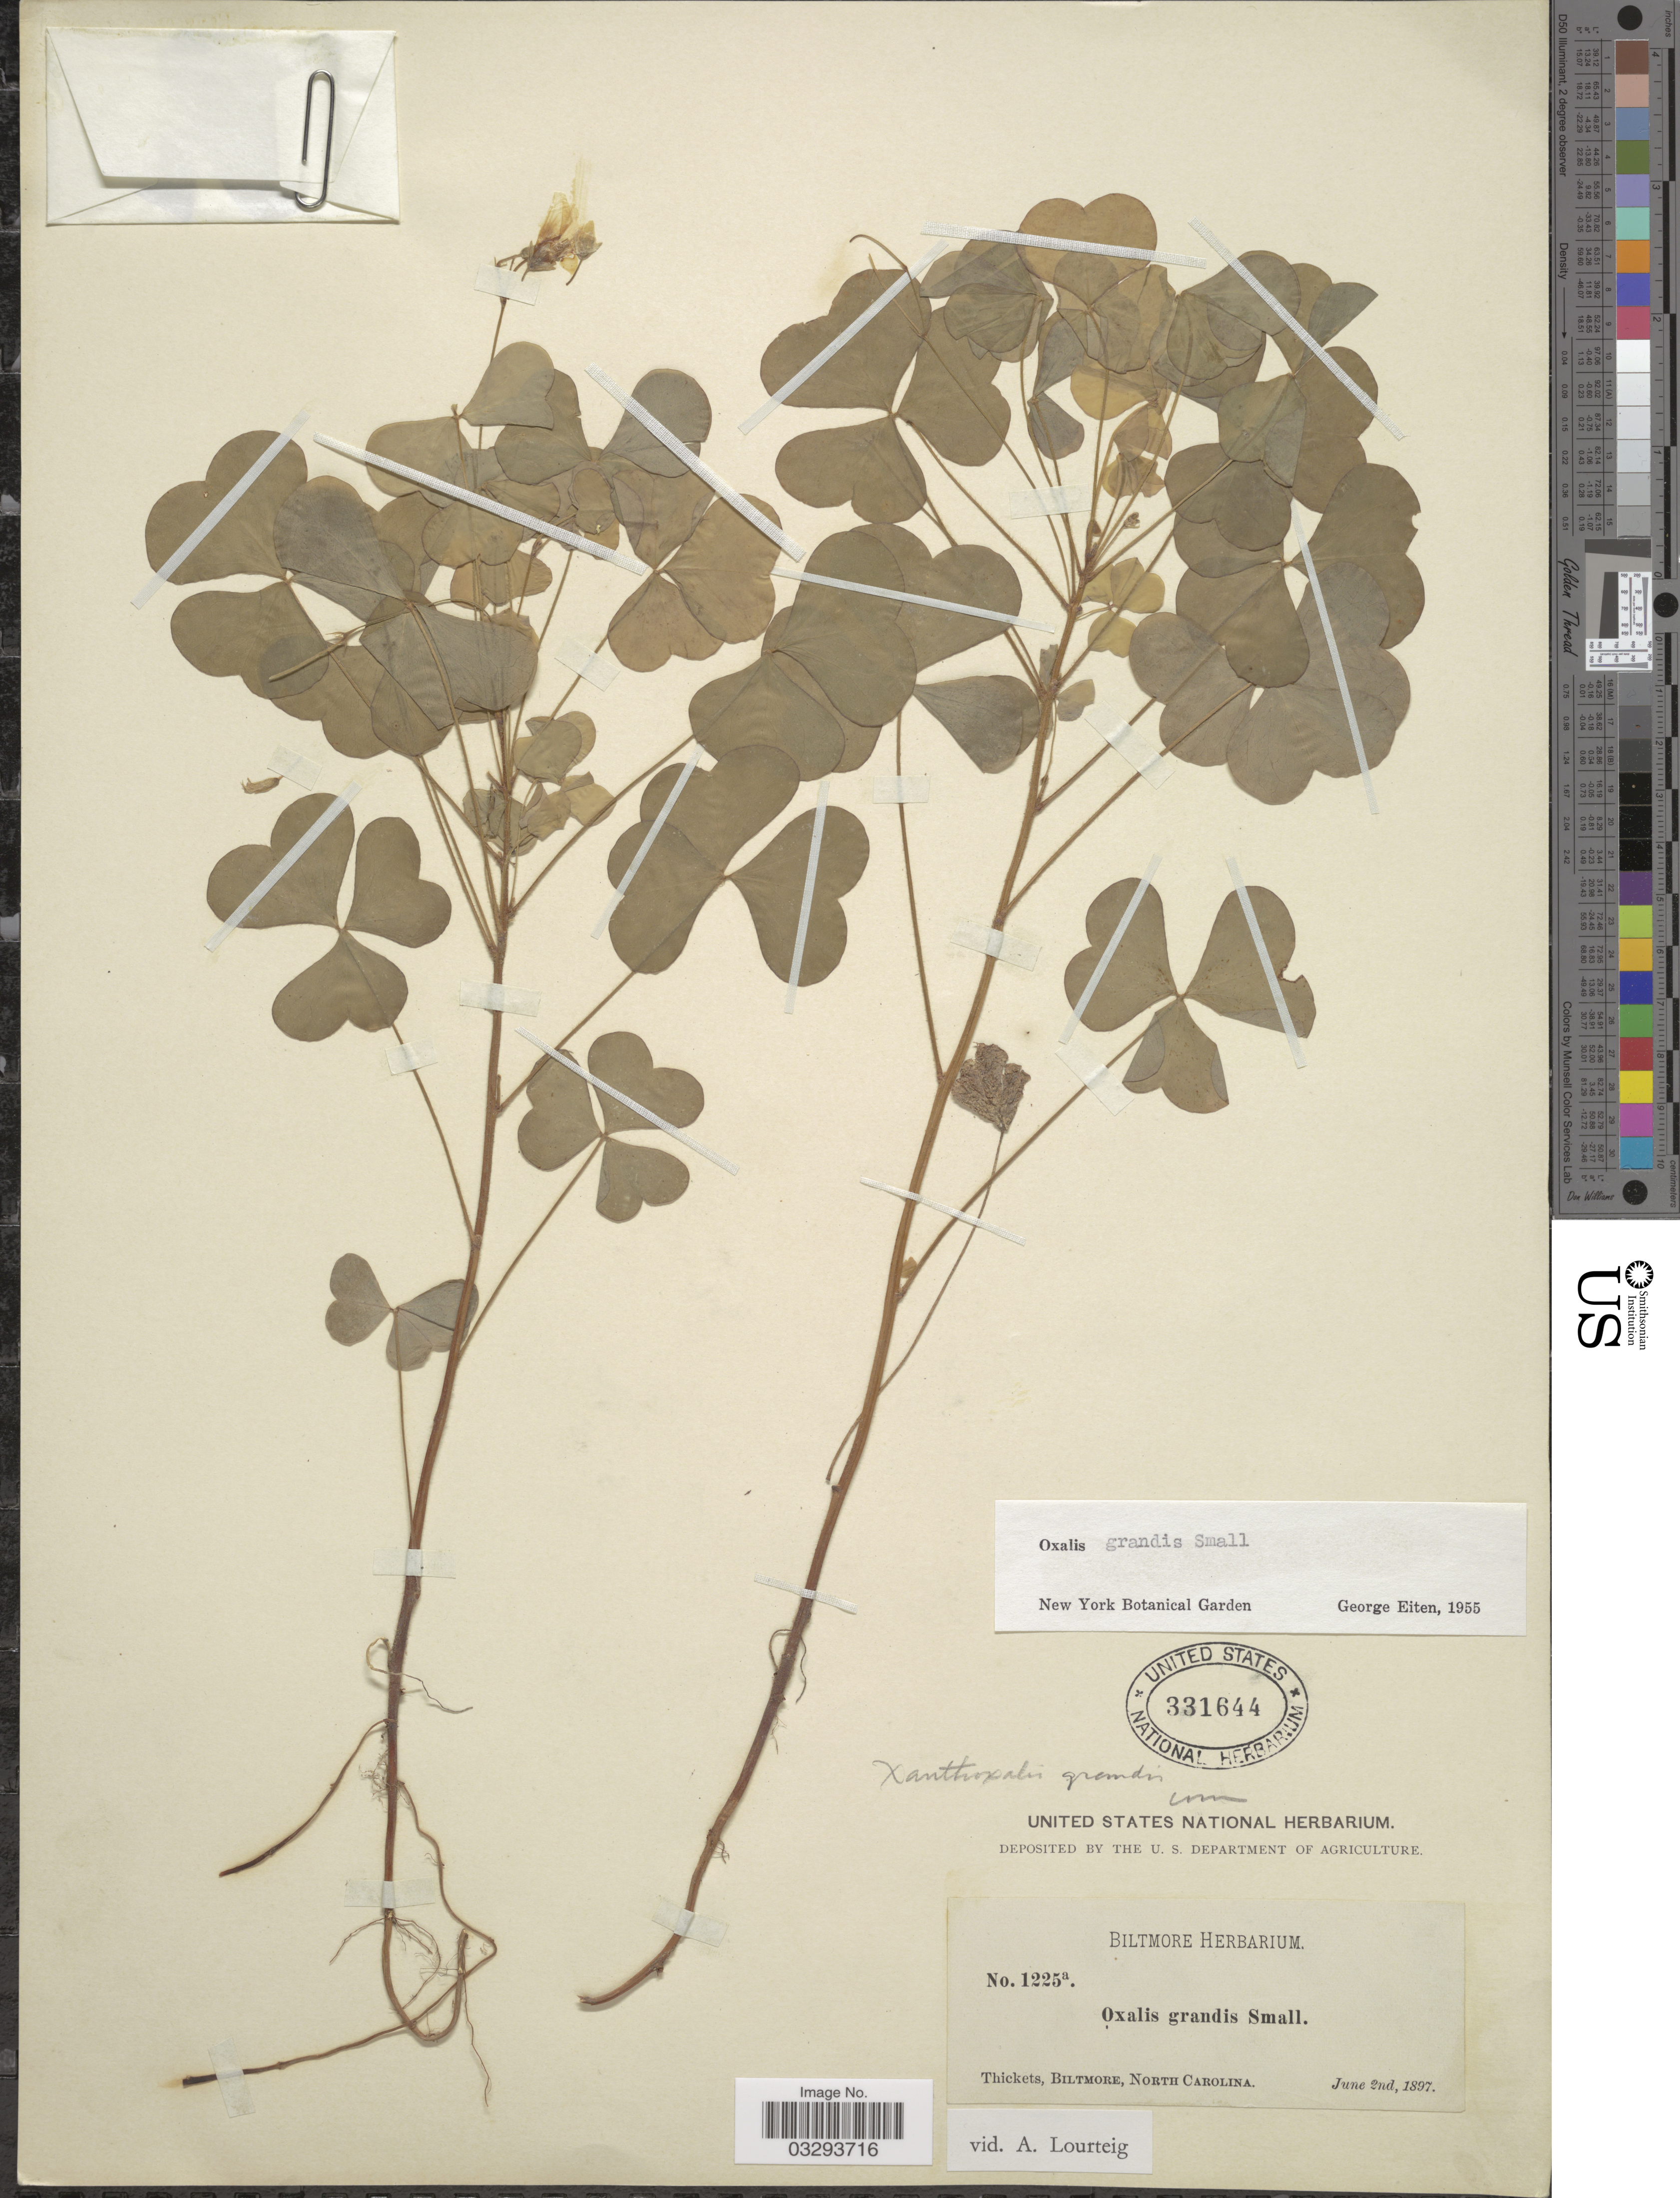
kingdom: Plantae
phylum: Tracheophyta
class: Magnoliopsida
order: Oxalidales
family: Oxalidaceae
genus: Oxalis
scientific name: Oxalis grandis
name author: Small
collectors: ex herb. Biltmore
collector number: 1225a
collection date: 1897-06-02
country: United States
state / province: North Carolina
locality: Biltmore.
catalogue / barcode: US 331644